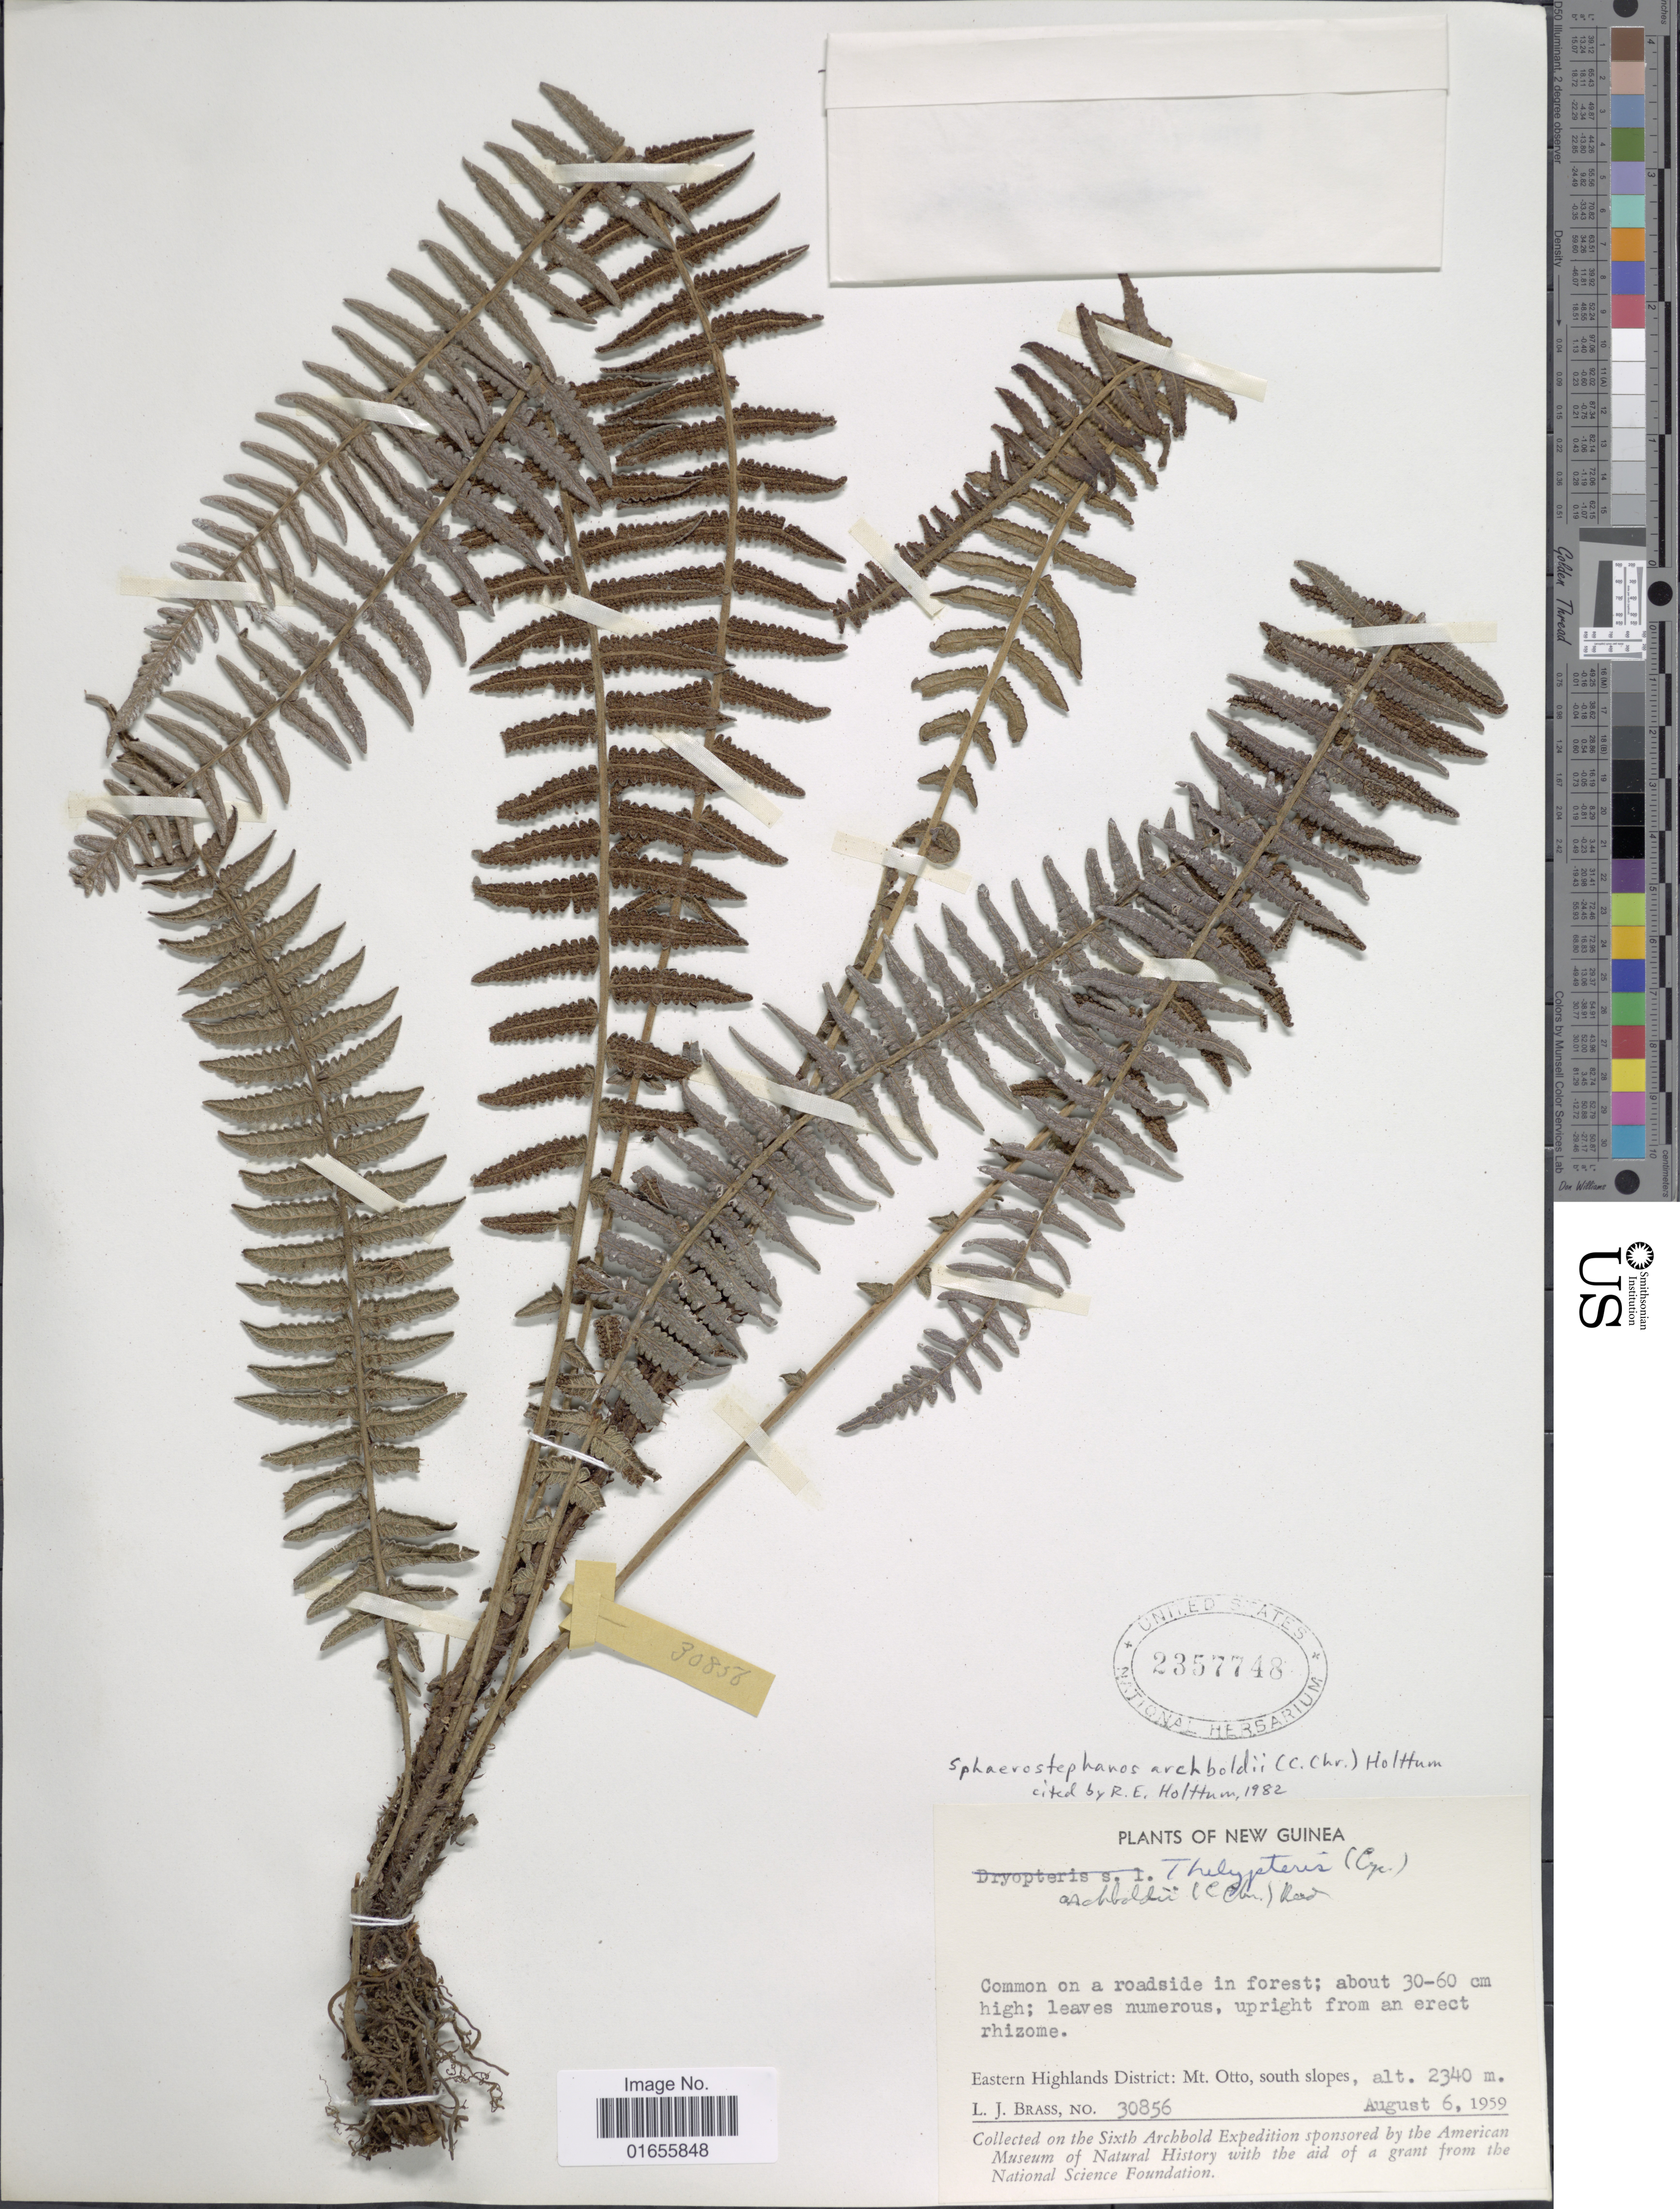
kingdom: Plantae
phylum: Tracheophyta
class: Polypodiopsida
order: Polypodiales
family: Thelypteridaceae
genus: Plesioneuron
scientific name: Plesioneuron archboldiae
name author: (Copel.) Holttum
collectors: L. J. Brass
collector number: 30856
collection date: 1959-08-06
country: Papua New Guinea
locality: Eastern Highlands District: Mt. Otto, south slopes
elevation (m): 2340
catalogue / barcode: US 2357748